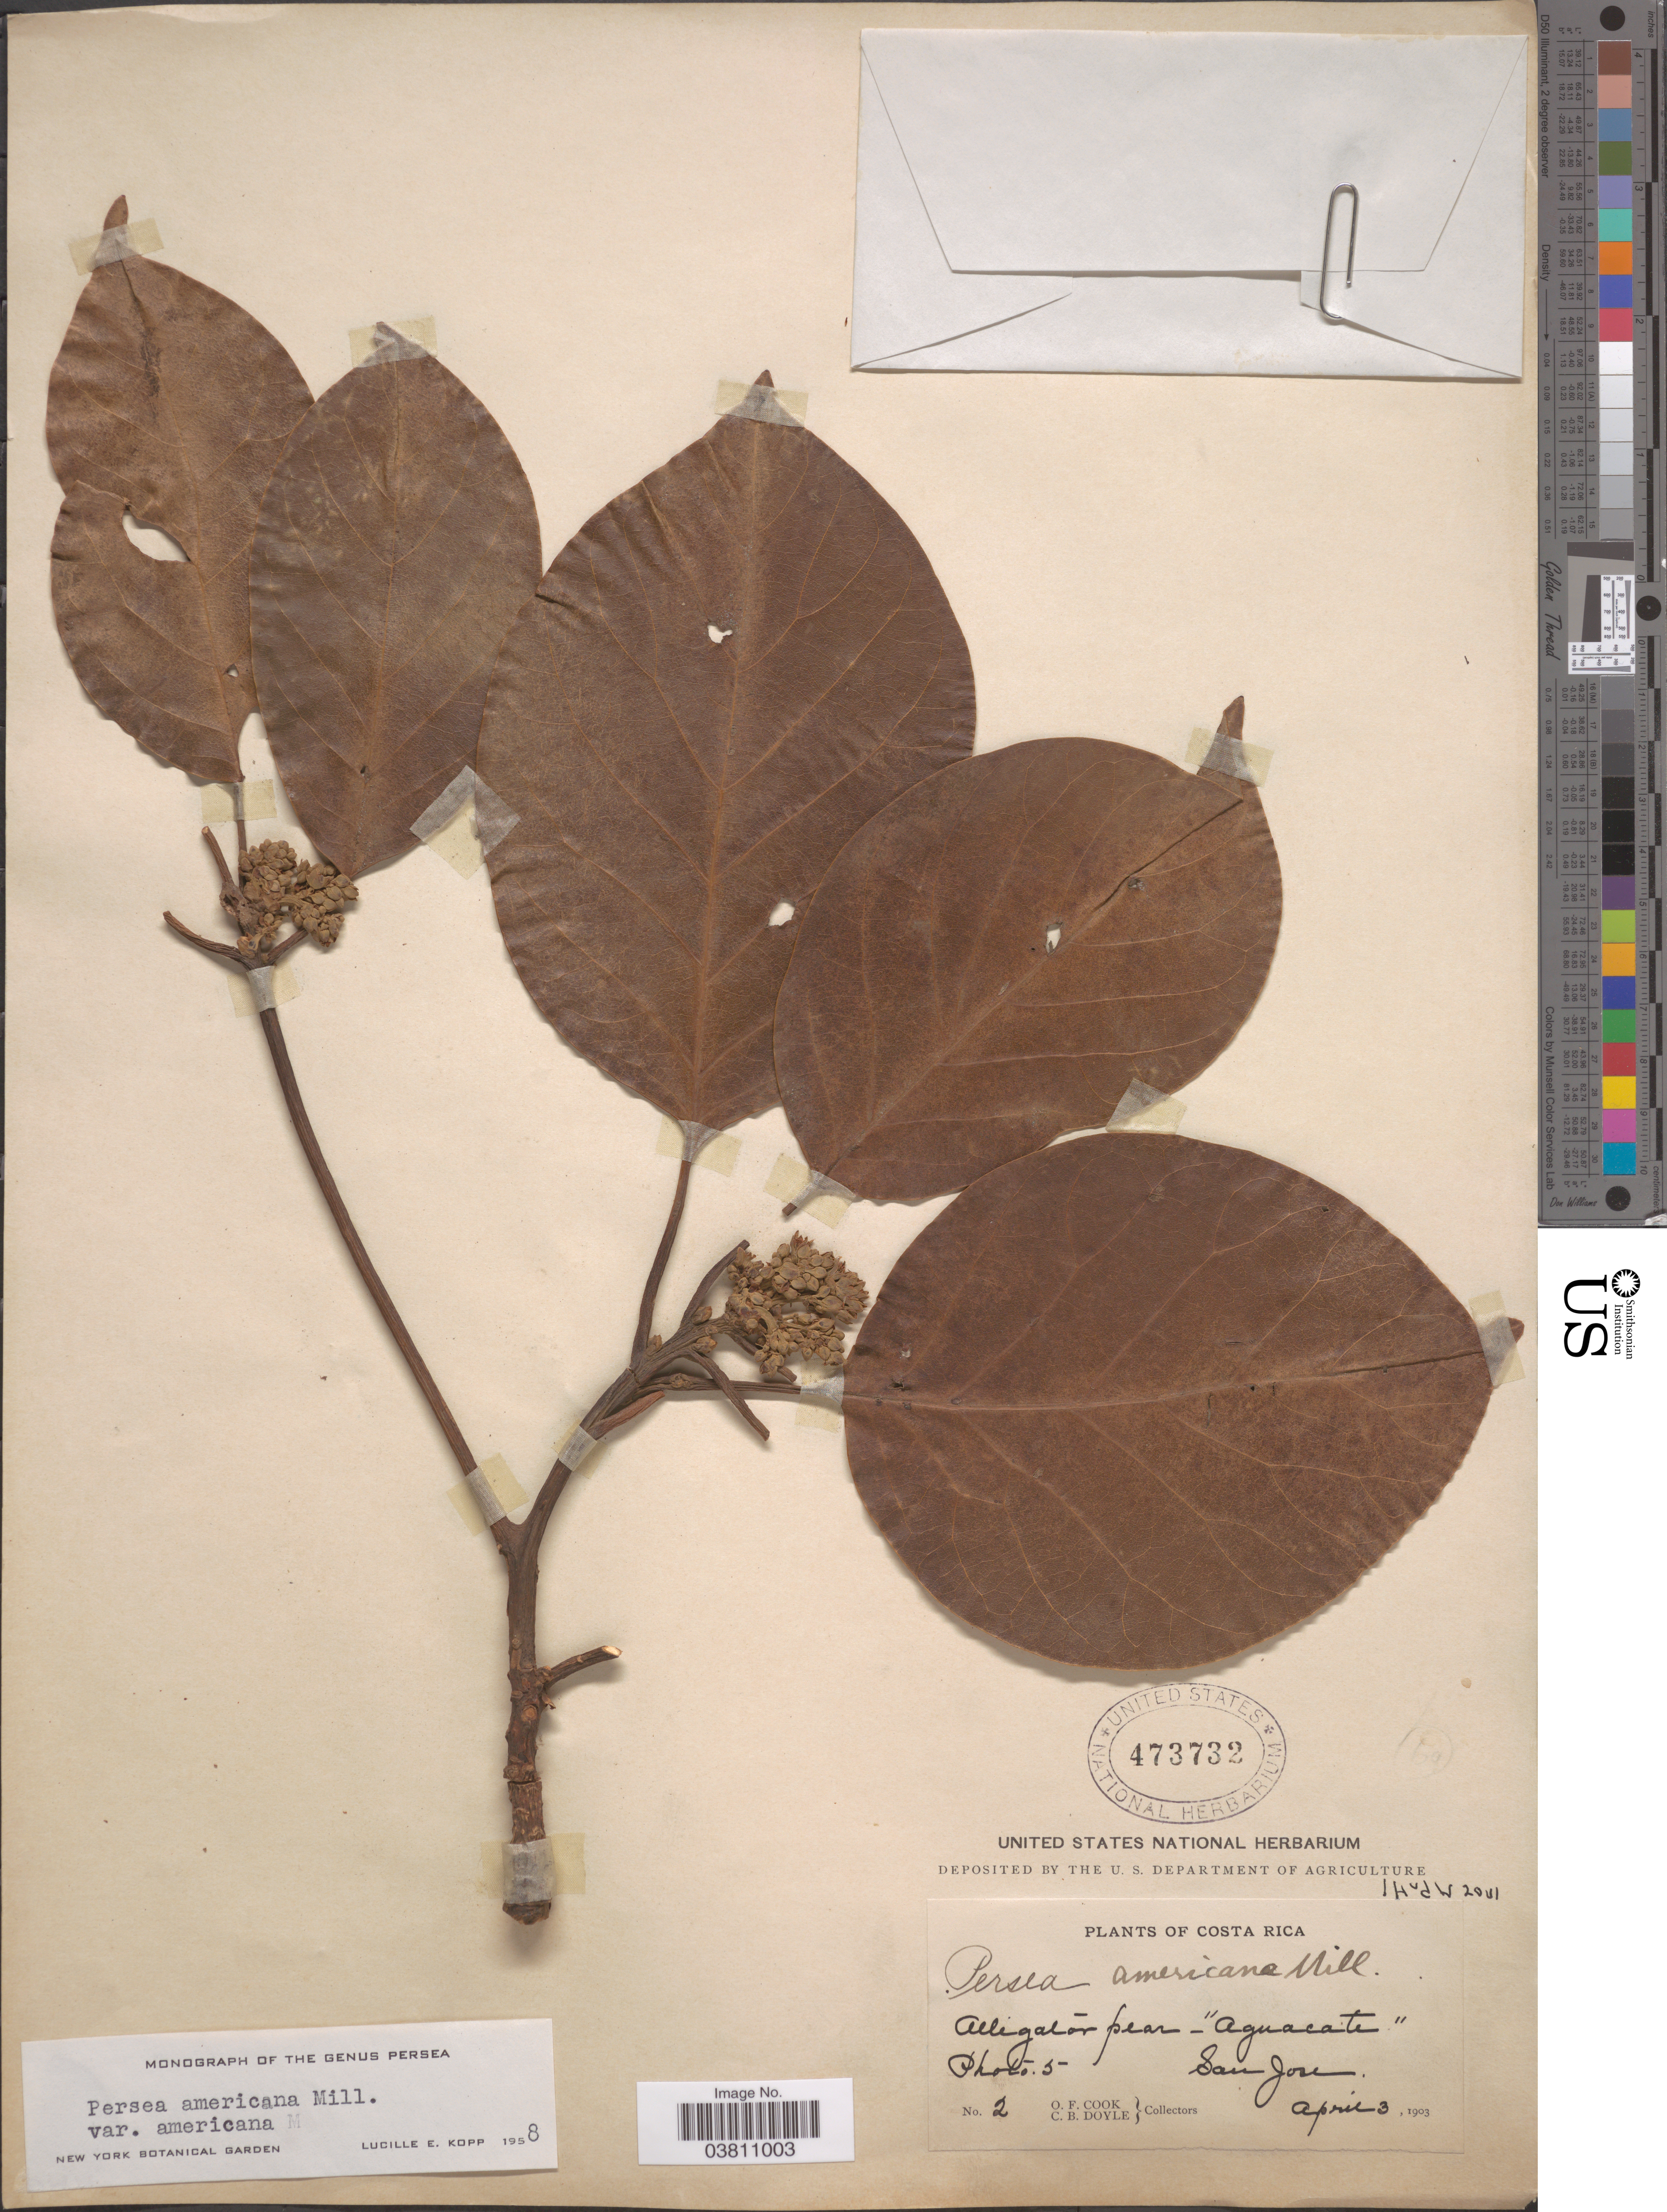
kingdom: Plantae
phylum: Tracheophyta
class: Magnoliopsida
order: Laurales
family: Lauraceae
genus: Persea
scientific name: Persea americana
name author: Mill.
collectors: O. F. Cook & C. Doyle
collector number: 2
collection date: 1903-04-03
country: Costa Rica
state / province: San José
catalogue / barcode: US 473732